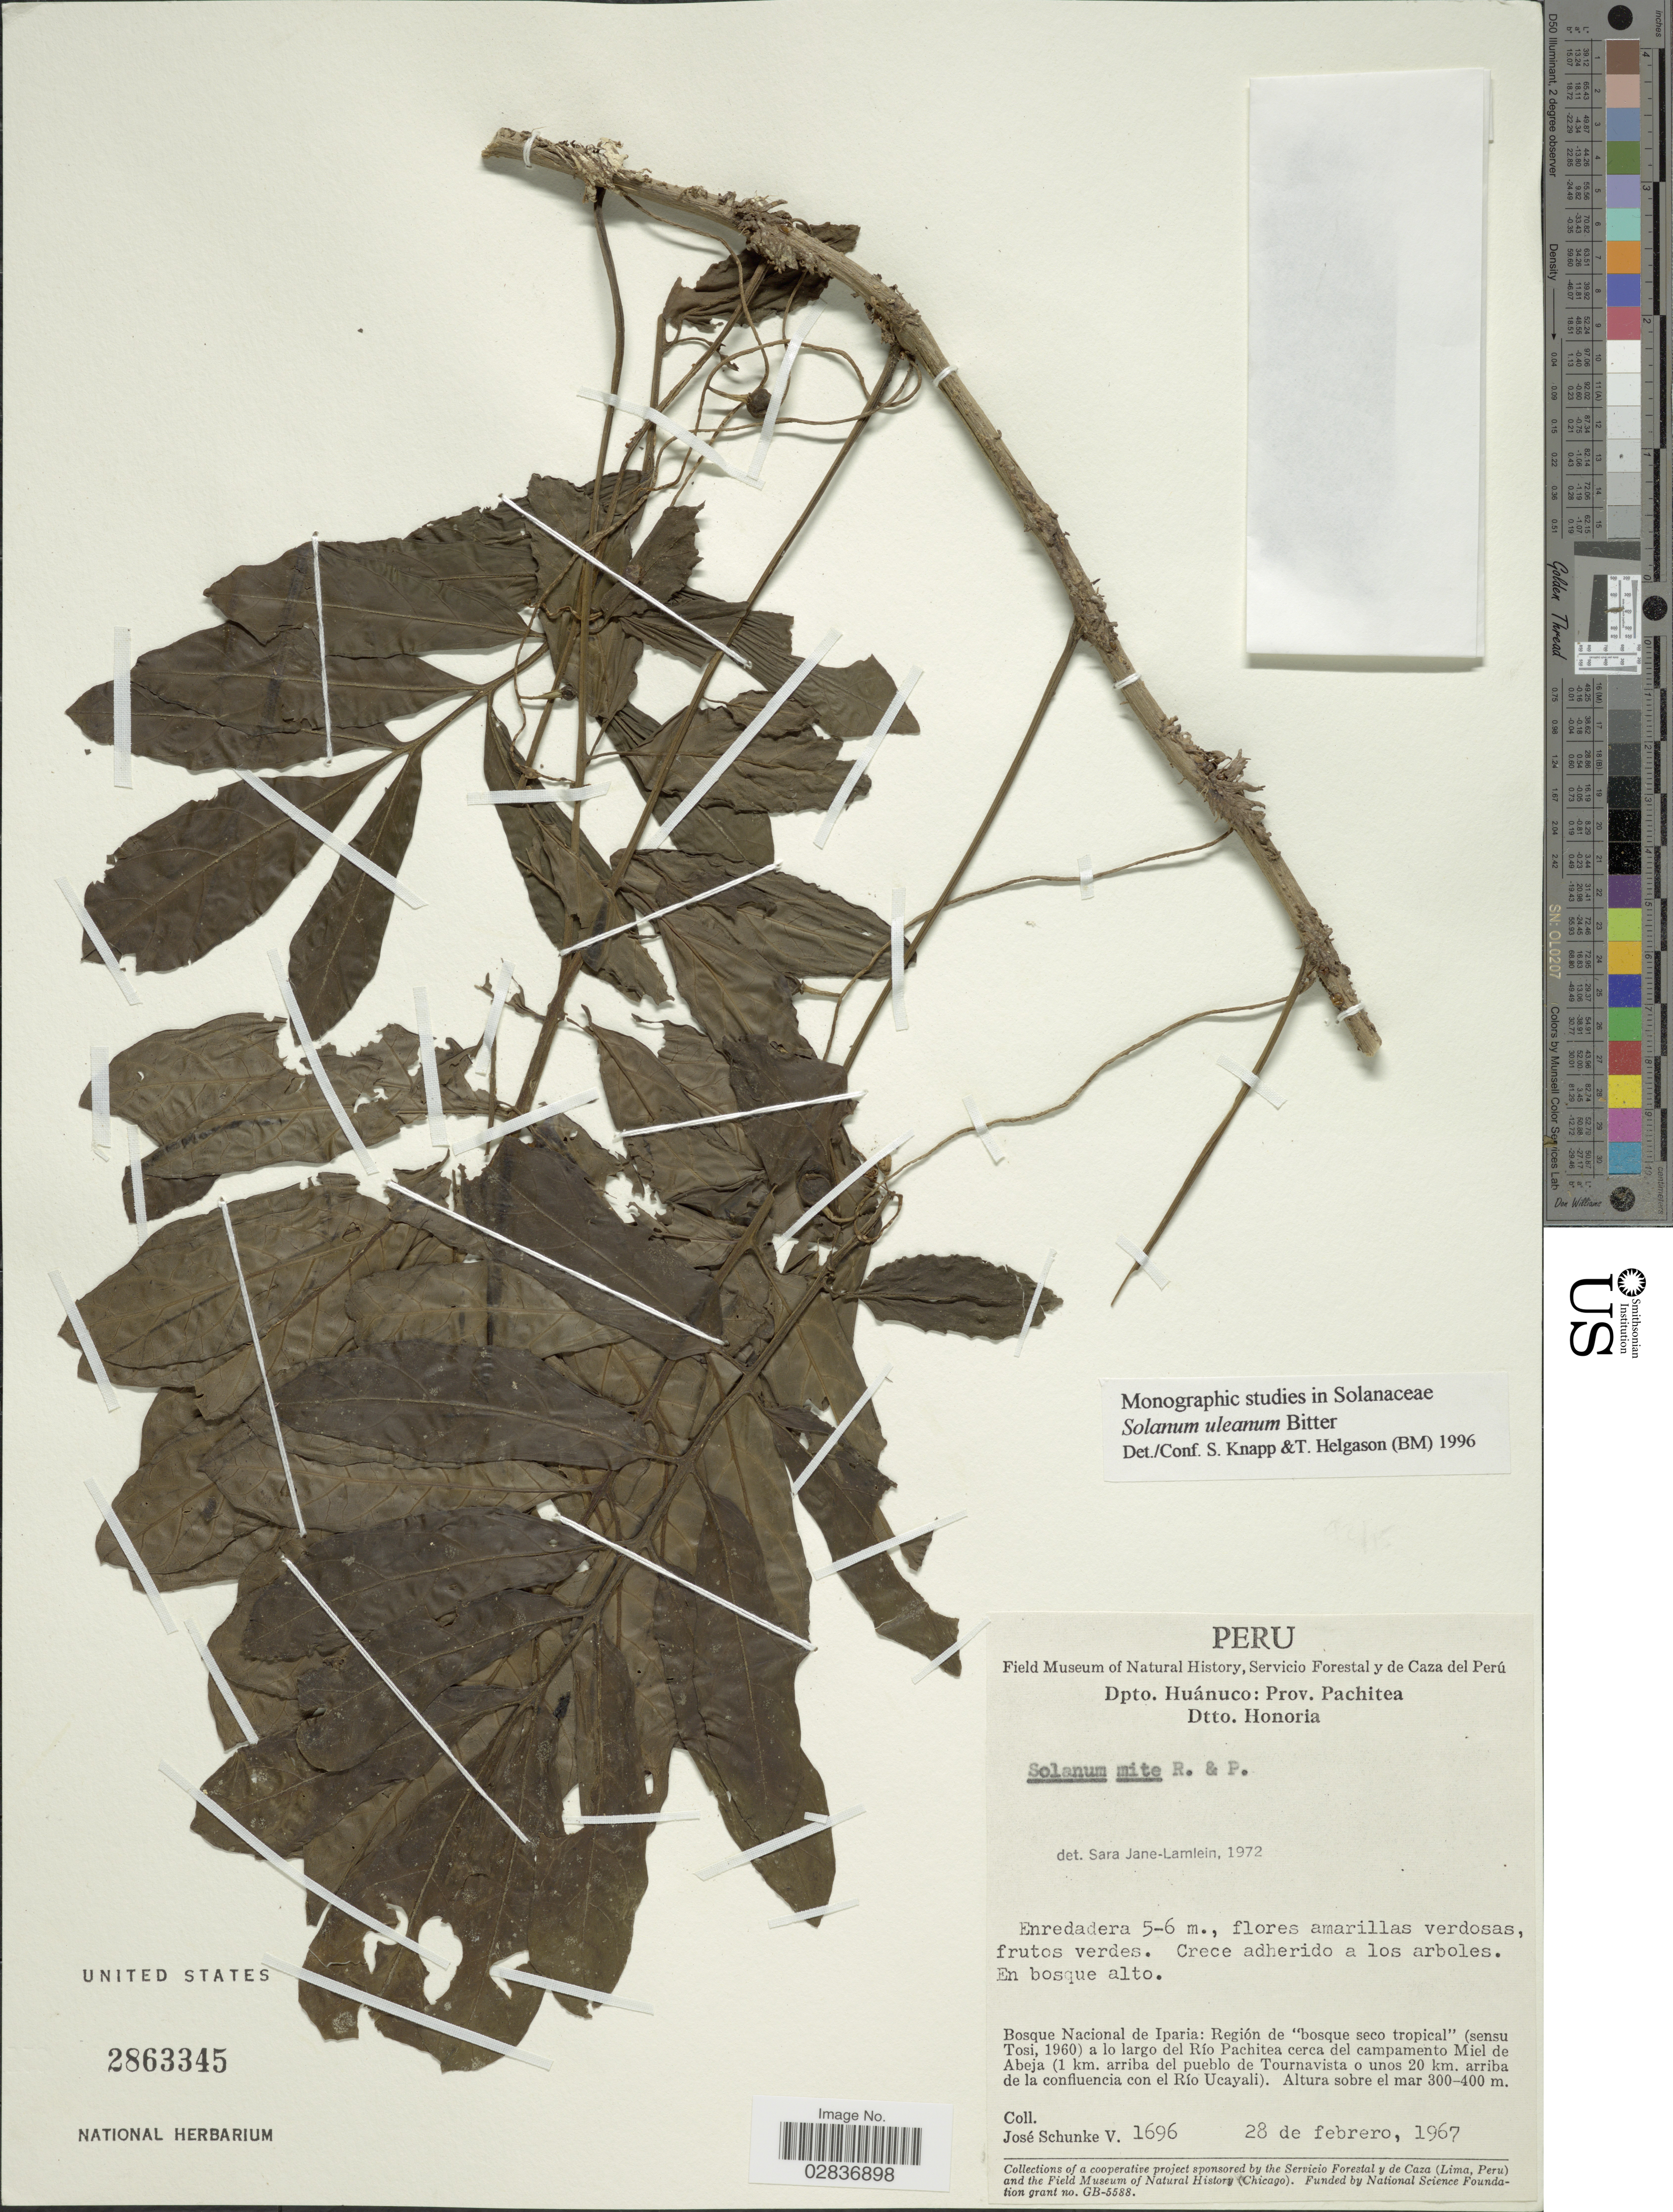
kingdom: Plantae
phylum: Tracheophyta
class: Magnoliopsida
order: Solanales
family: Solanaceae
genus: Solanum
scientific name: Solanum uleanum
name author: Bitter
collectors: J. Schunke Vigo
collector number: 1696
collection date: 1967-02-28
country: Peru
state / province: Huánuco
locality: Dpto. Huánuco: Prov. Pachitea, Dtto. Honoria, Bosque Nacional de Iparia: Región de "bosque seco tropical" (sensu Tosi, 1960) a lo largo del Río Pachitea cerca del campamento Miel de Abeja (1 km. arriba del pueblo de Tournavista o unos 20 km. arriba de la confluencia con el Río Ucayali).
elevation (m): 300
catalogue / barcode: US 2863345